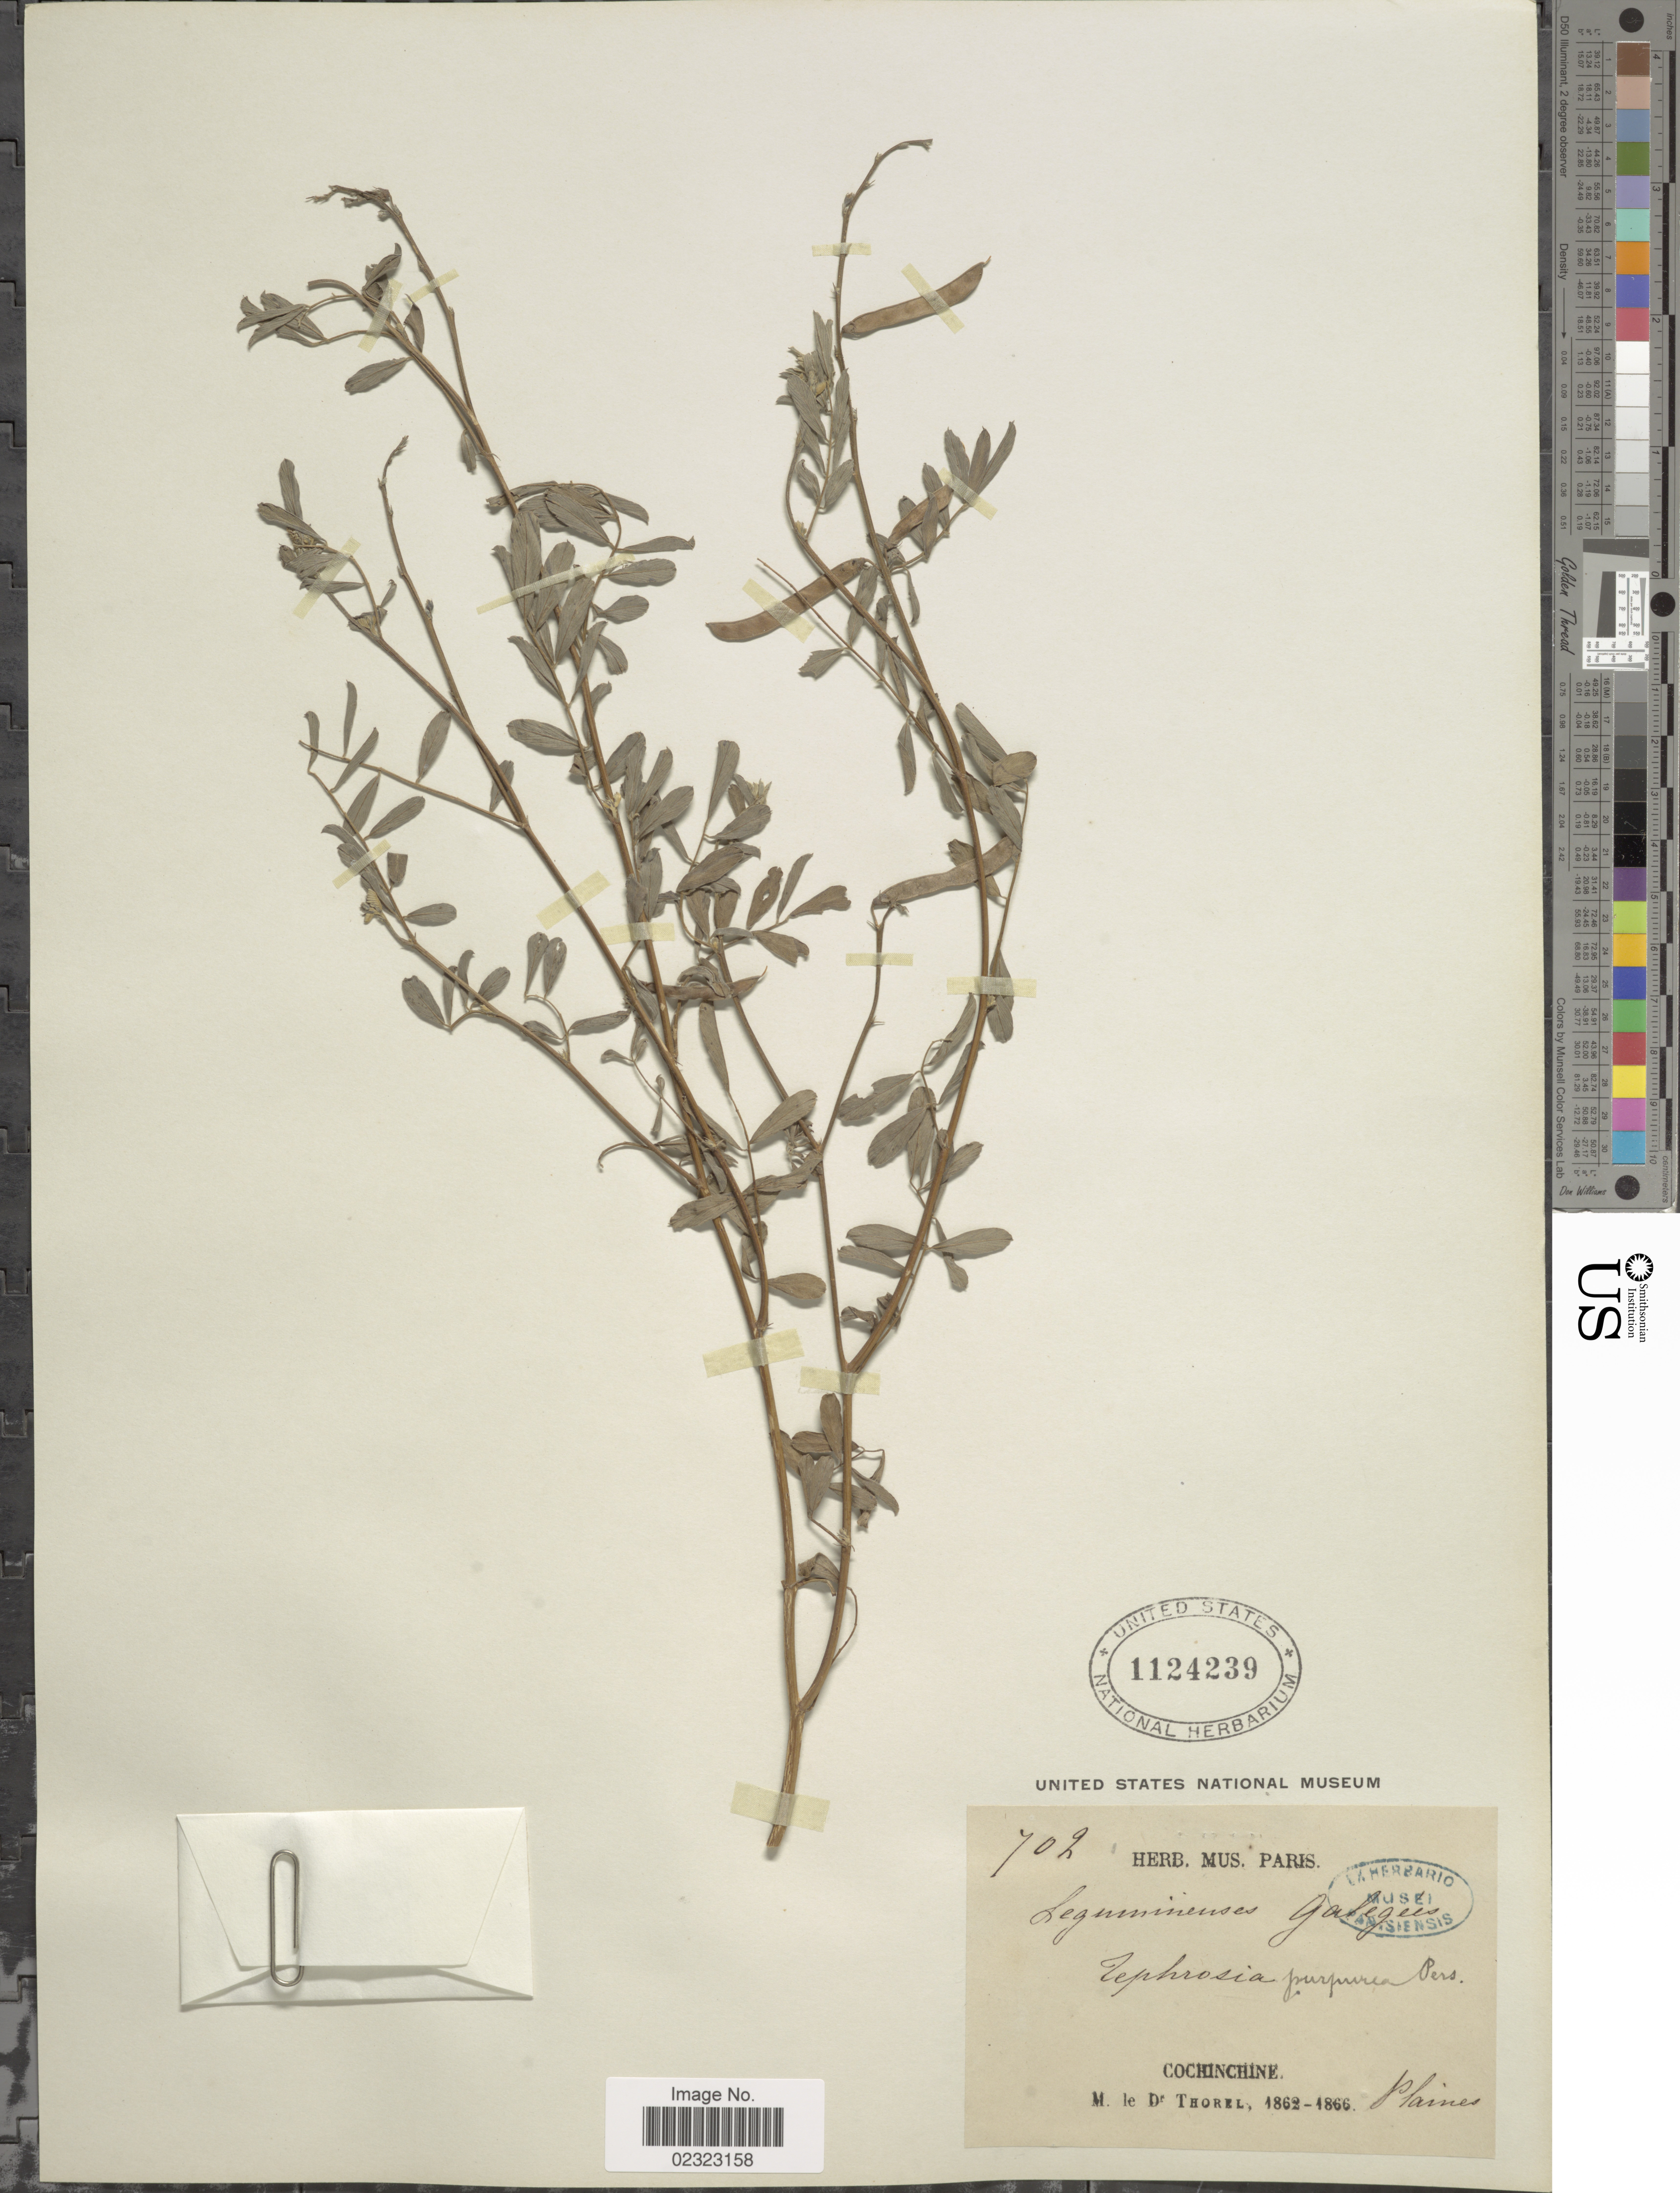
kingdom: Plantae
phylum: Tracheophyta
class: Magnoliopsida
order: Fabales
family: Fabaceae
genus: Tephrosia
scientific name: Tephrosia purpurea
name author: (L.) Pers.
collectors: C. Thorel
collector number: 702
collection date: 1862/1866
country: Vietnam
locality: Cochinchine. Plaines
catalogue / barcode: US 1124239